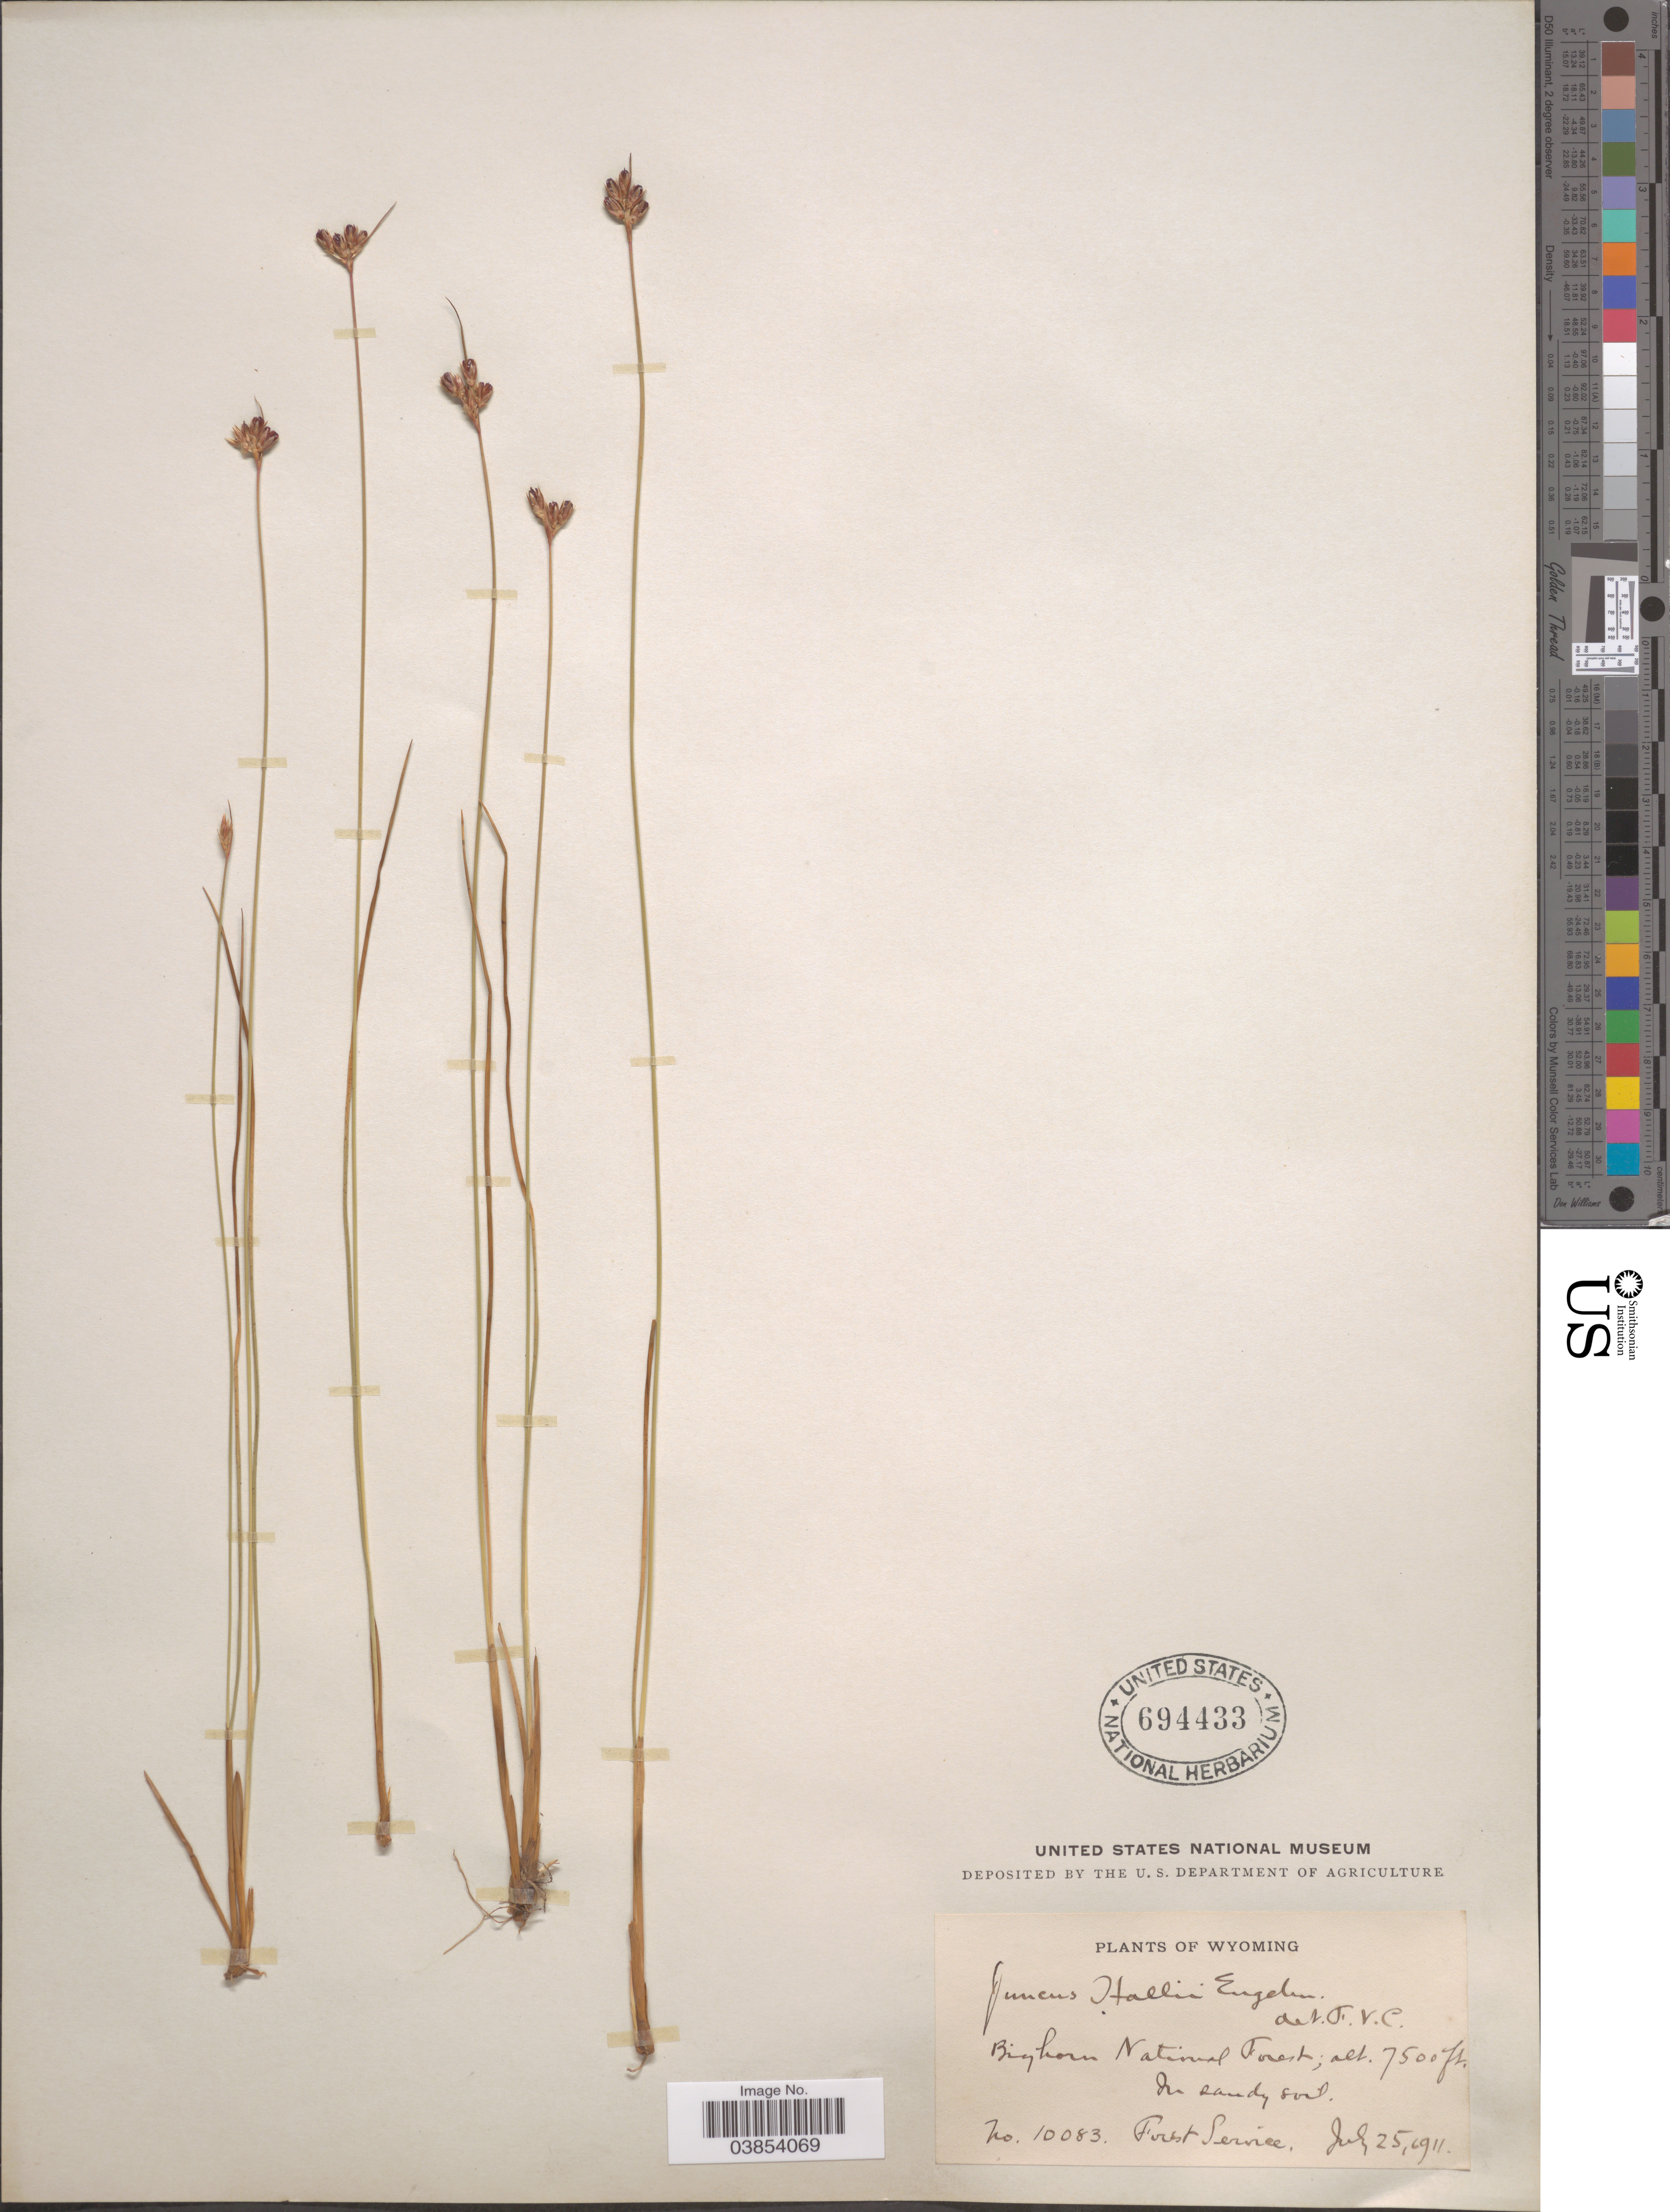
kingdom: Plantae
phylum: Tracheophyta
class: Liliopsida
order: Poales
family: Juncaceae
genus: Juncus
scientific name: Juncus hallii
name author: Engelm.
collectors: Forest Service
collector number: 10083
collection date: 1911-07-25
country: United States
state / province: Wyoming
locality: Big Horn National Forest.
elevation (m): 2286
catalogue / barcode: US 694433